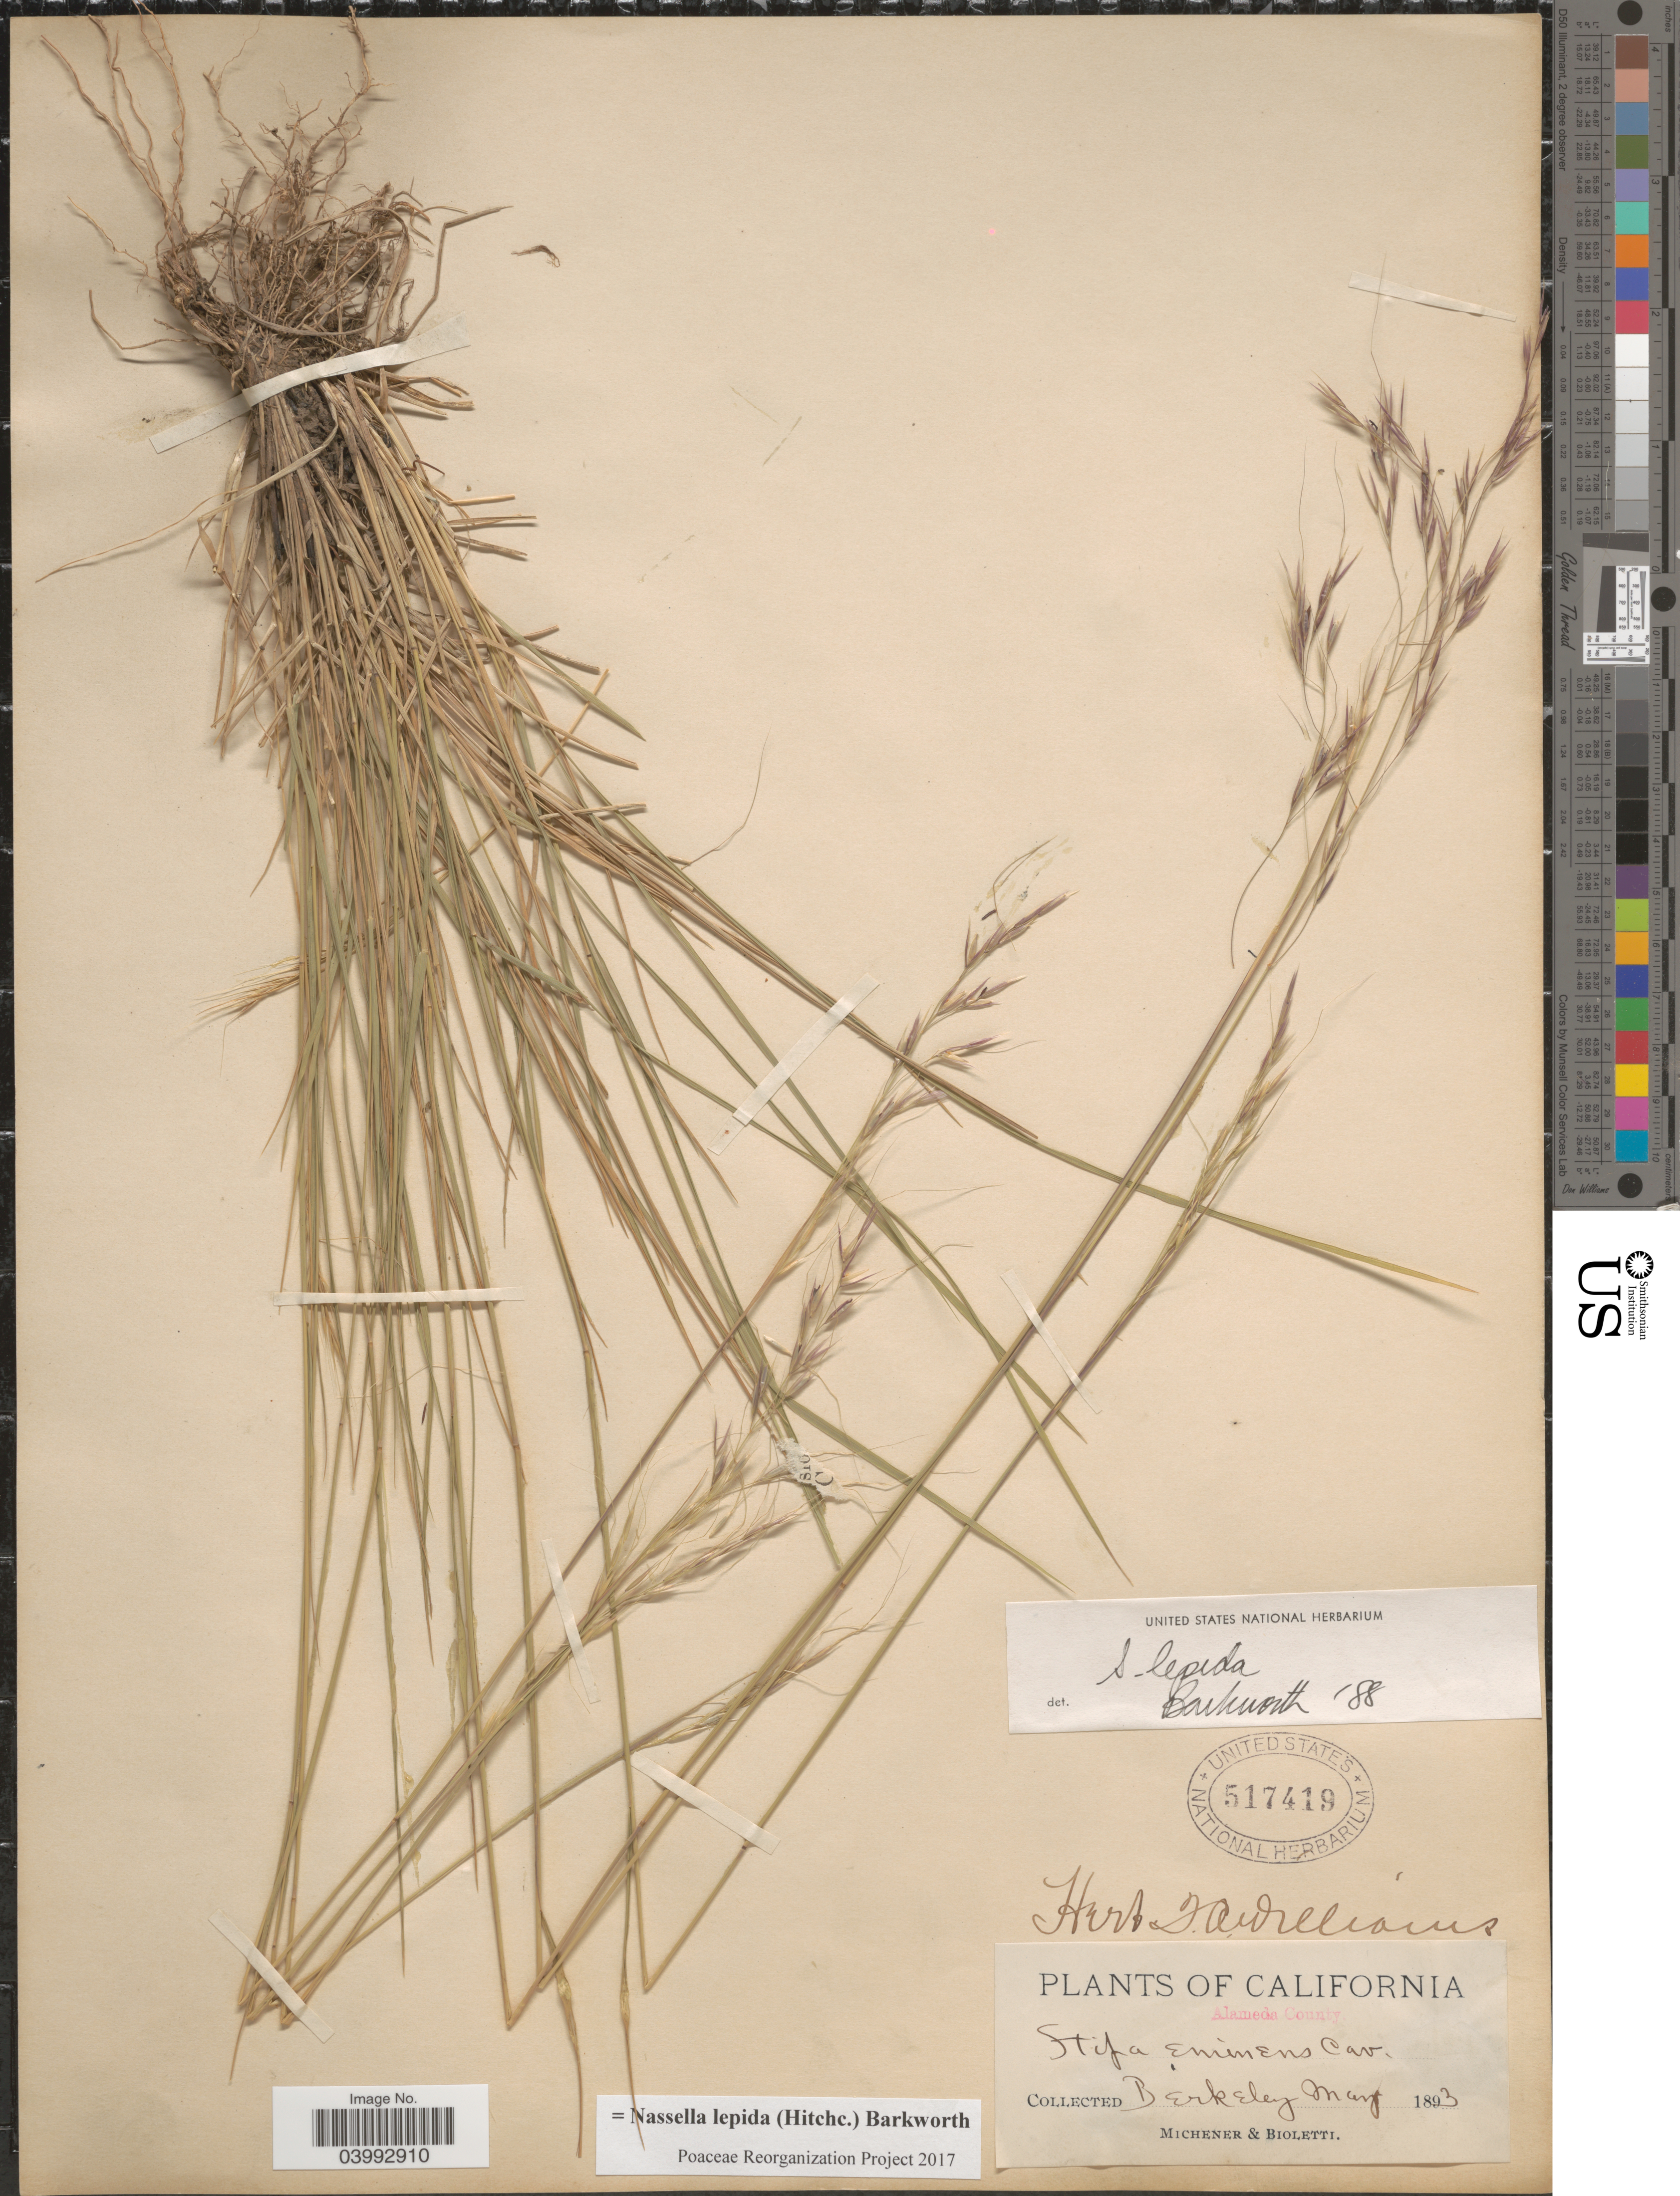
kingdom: Plantae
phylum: Tracheophyta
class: Liliopsida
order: Poales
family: Poaceae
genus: Nassella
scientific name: Nassella lepida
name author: (Hitchc.) Barkworth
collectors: -. Michener & -- Bioletti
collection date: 1893-05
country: United States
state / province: California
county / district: Alameda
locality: Alameda County. Berkeley.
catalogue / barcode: US 517419